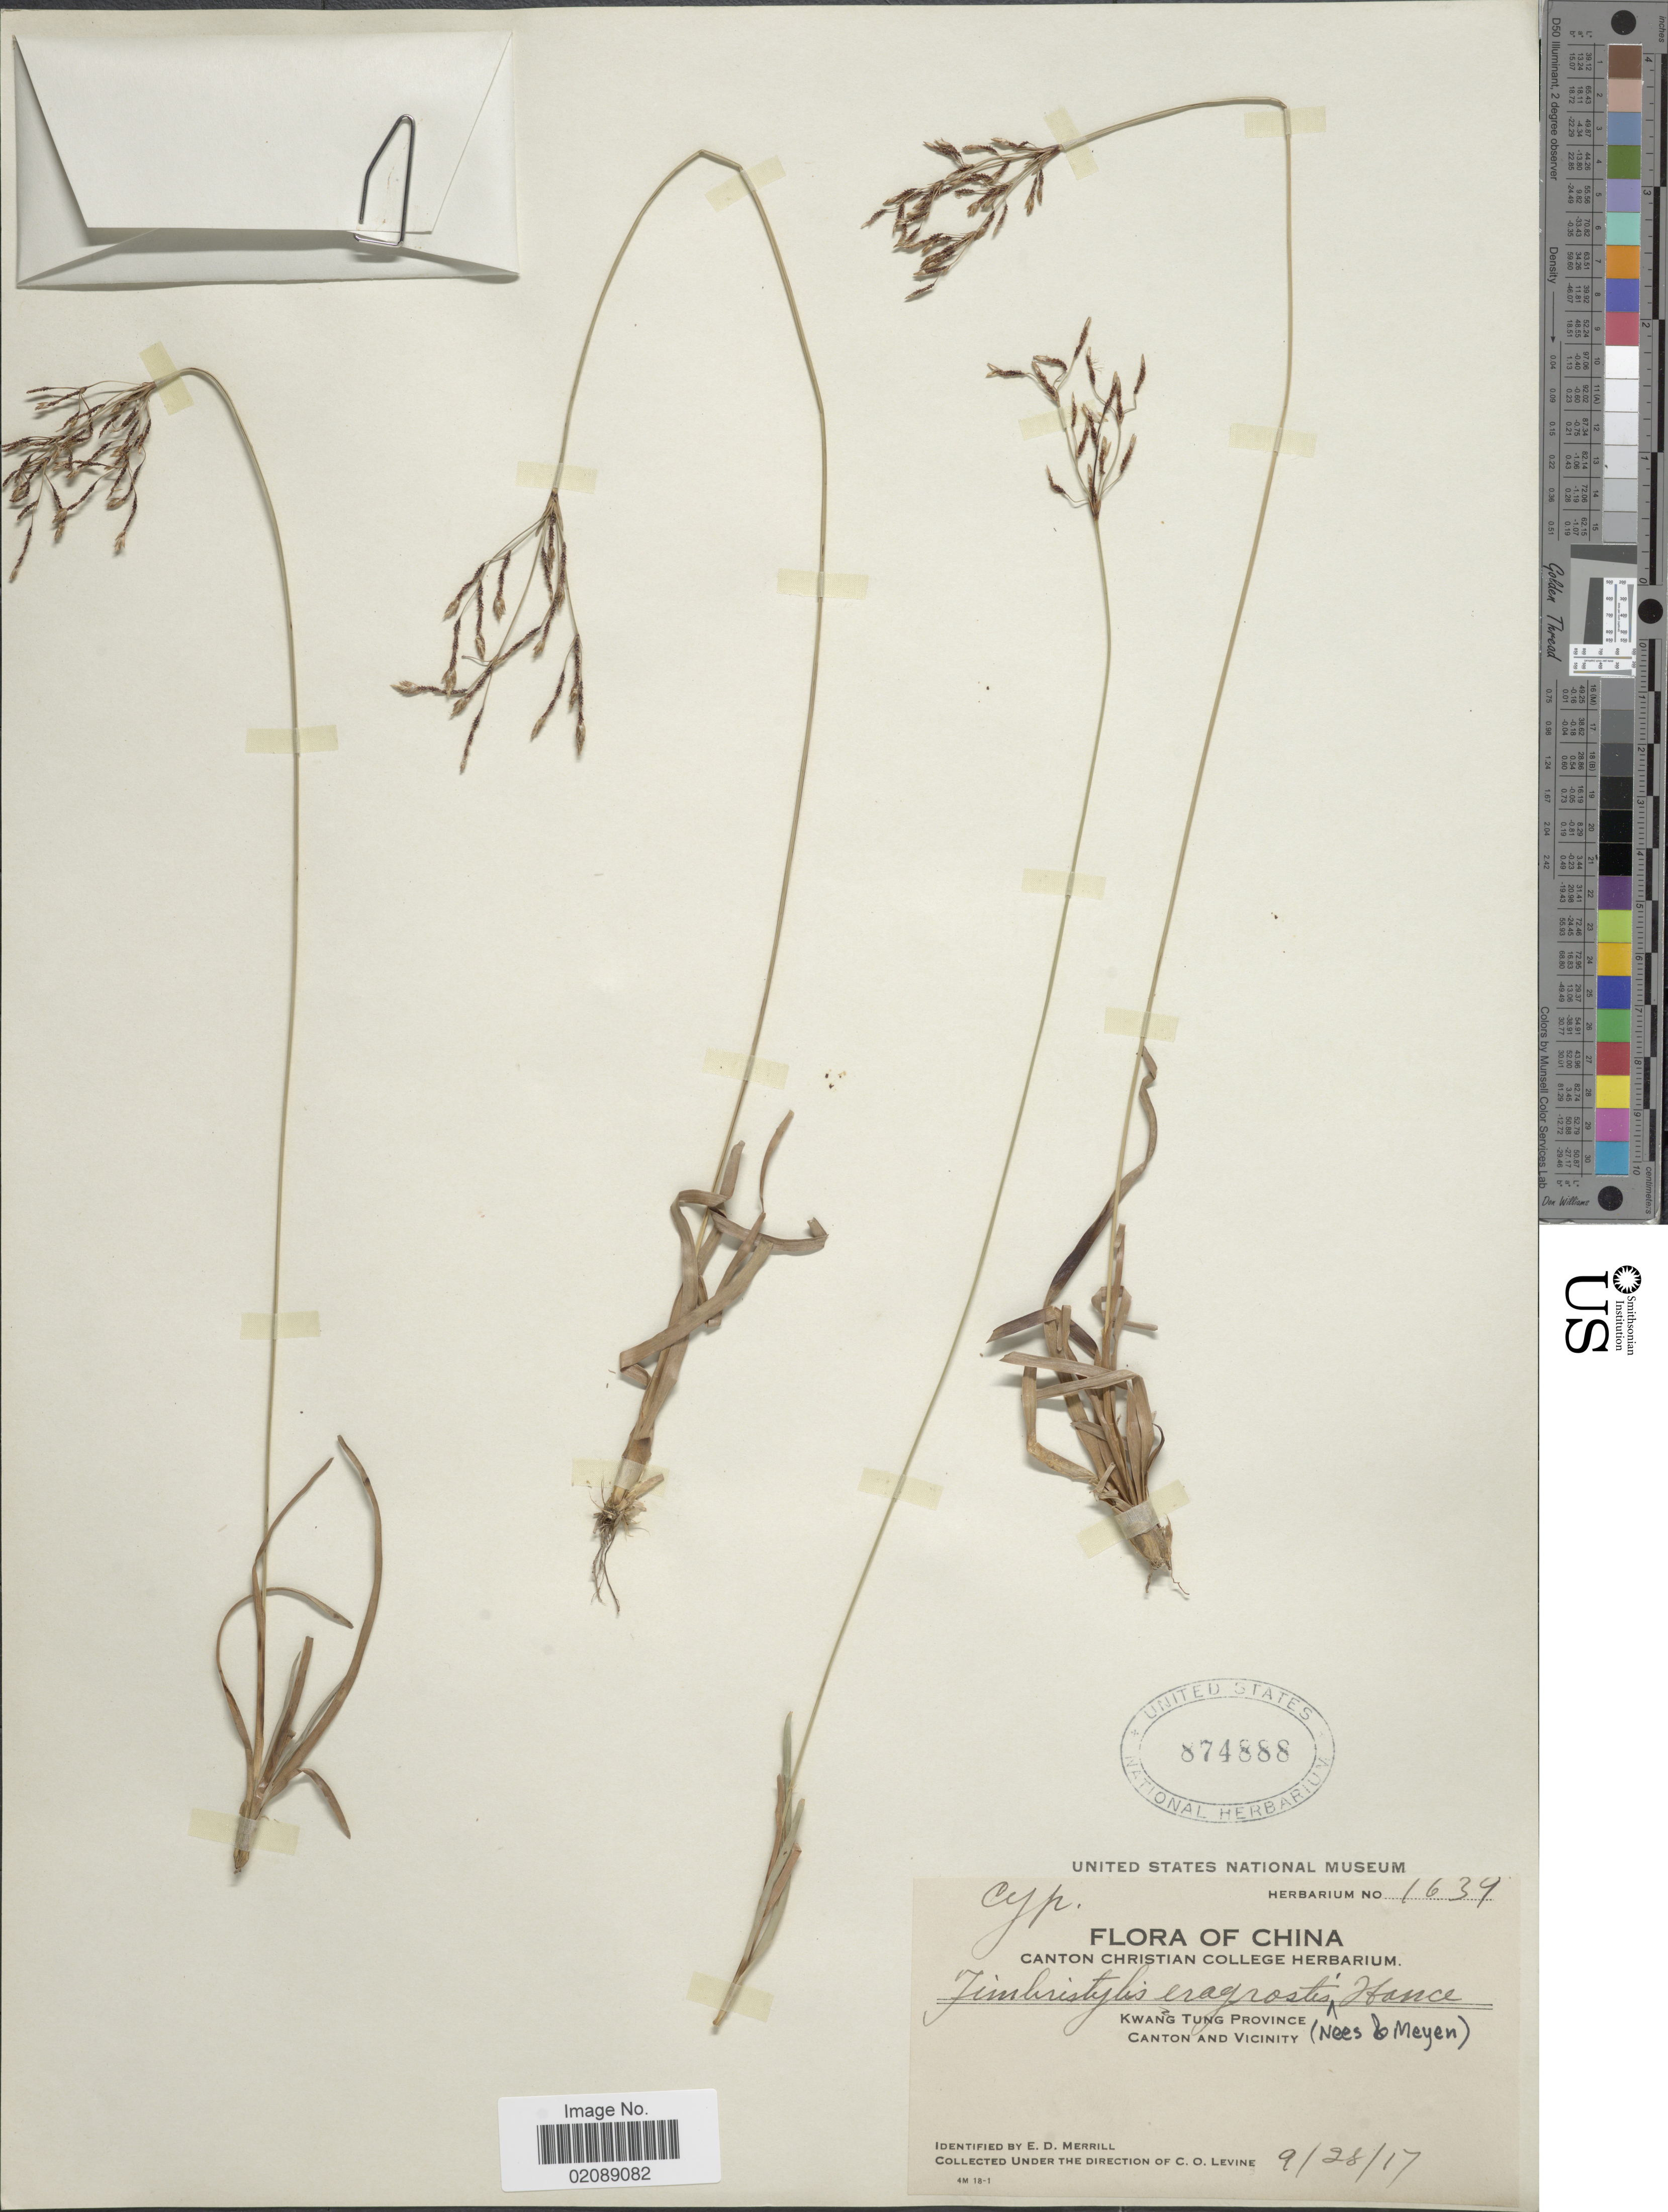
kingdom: Plantae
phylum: Tracheophyta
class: Liliopsida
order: Poales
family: Cyperaceae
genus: Fimbristylis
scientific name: Fimbristylis eragrostis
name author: (Nees) Hance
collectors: C. O. Levine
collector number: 1639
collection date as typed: Transcribed d/m/y: 28/9/17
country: China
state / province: Guangdong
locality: Kwang Tung Province, Canton And Vicinity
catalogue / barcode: US 874888